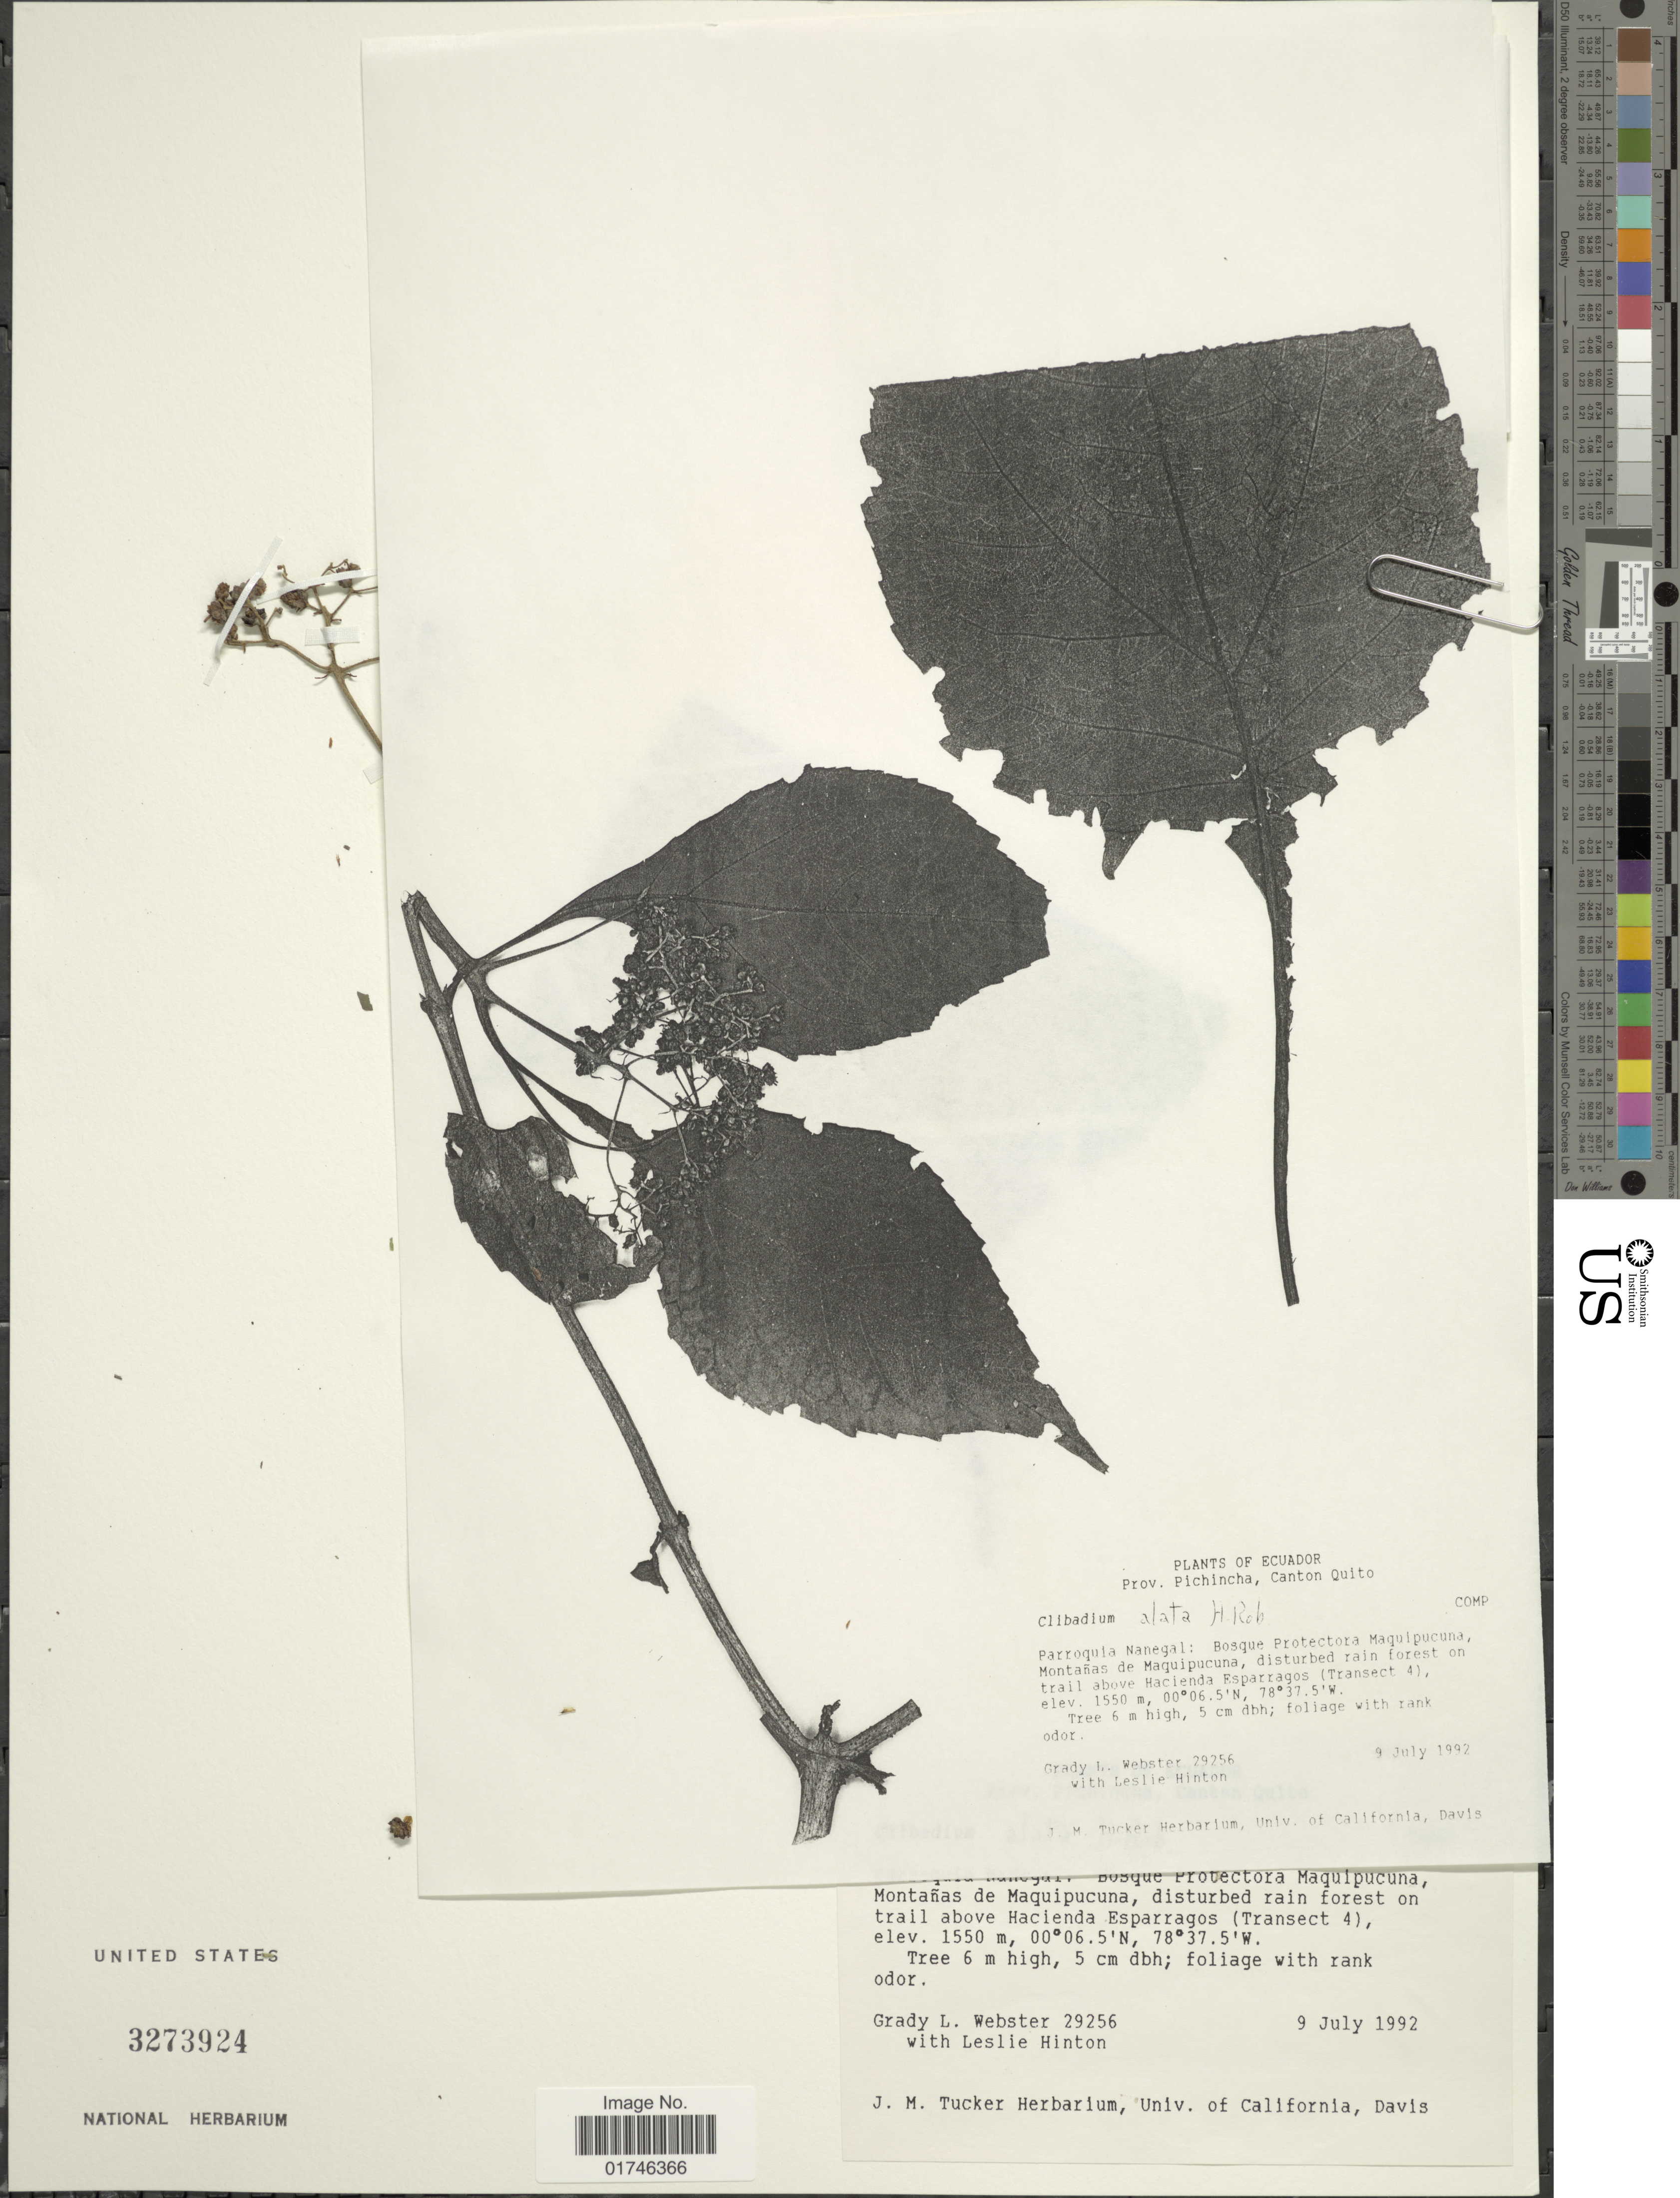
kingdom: Plantae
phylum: Tracheophyta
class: Magnoliopsida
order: Asterales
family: Asteraceae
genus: Clibadium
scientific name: Clibadium alatum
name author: H. Rob.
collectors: G. L. Webster & L. Hinton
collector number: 29256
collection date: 1992-07-09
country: Ecuador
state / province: Pichincha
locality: Prov. Pichincha, Canton Quito. Parroquia Nanegal: Bosque Protectora Maguiucua, Montanas de Maquipucuna. on trail above Hacienda Esparragos.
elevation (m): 1550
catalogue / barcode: US 3273924